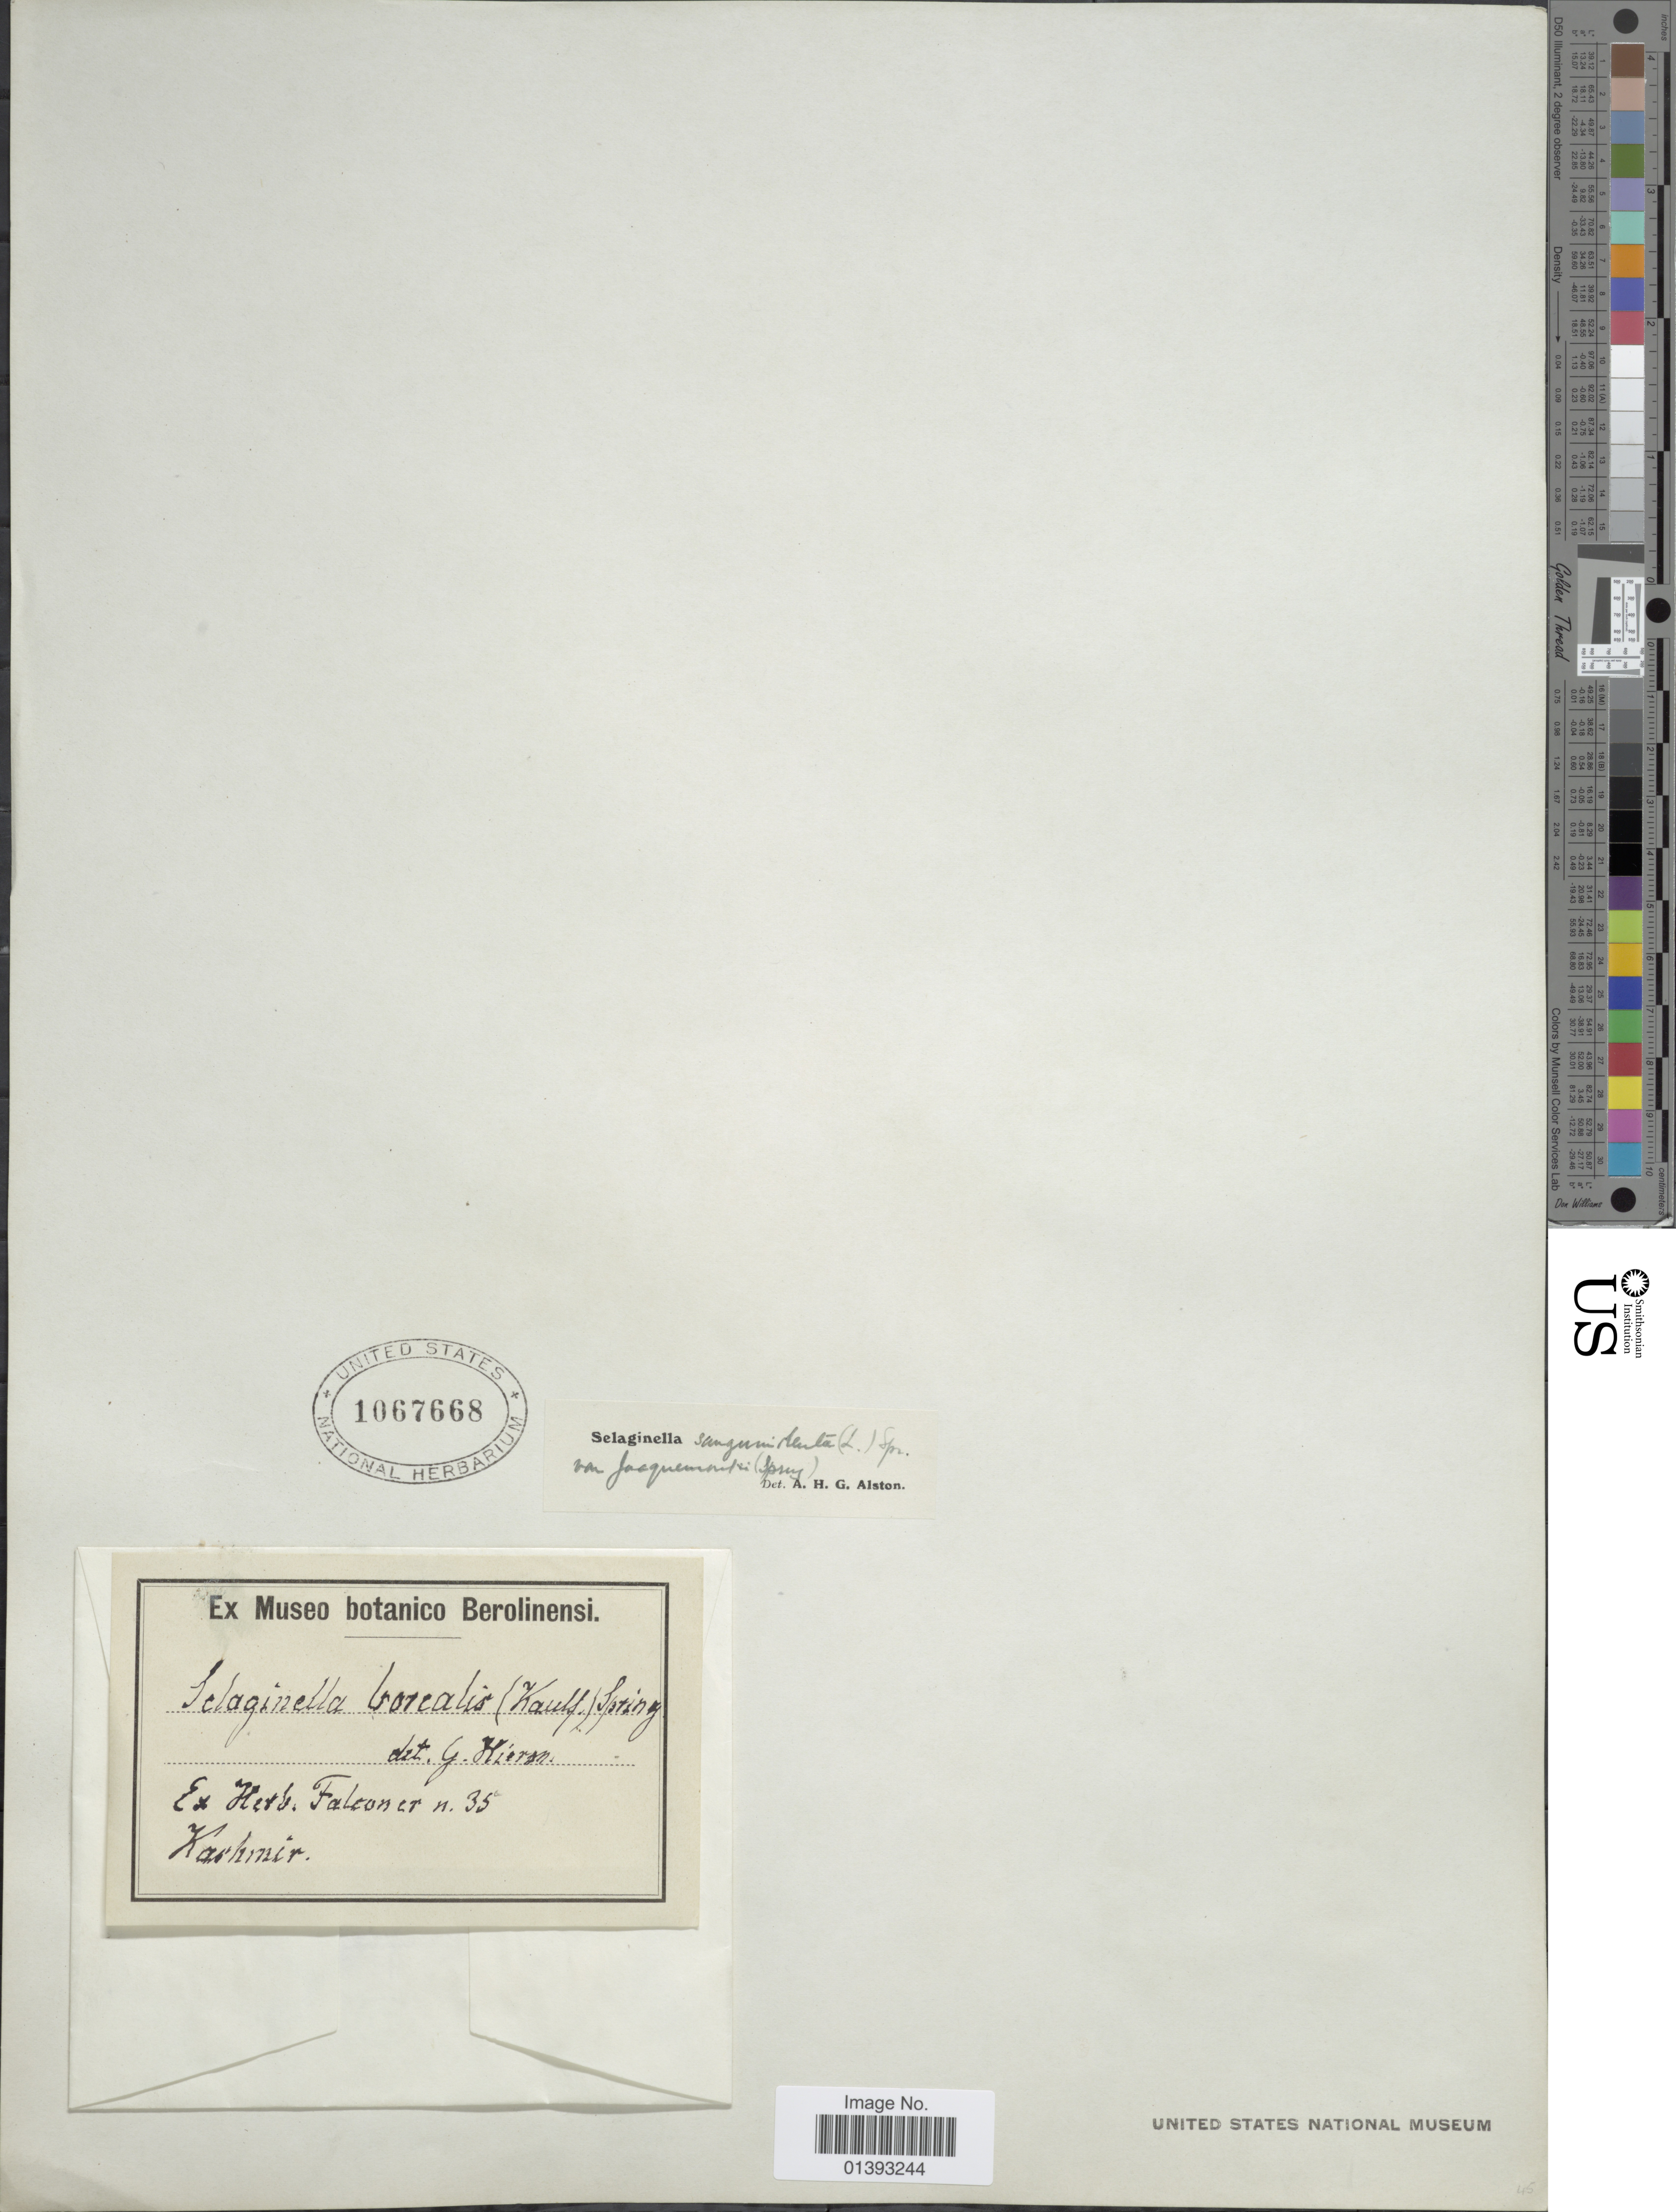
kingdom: Plantae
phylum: Tracheophyta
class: Lycopodiopsida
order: Selaginellales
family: Selaginellaceae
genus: Selaginella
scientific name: Selaginella sanguinolenta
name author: (L.) Spring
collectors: ex herb. Falconer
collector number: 35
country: India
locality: Kashmir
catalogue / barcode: US 1067668